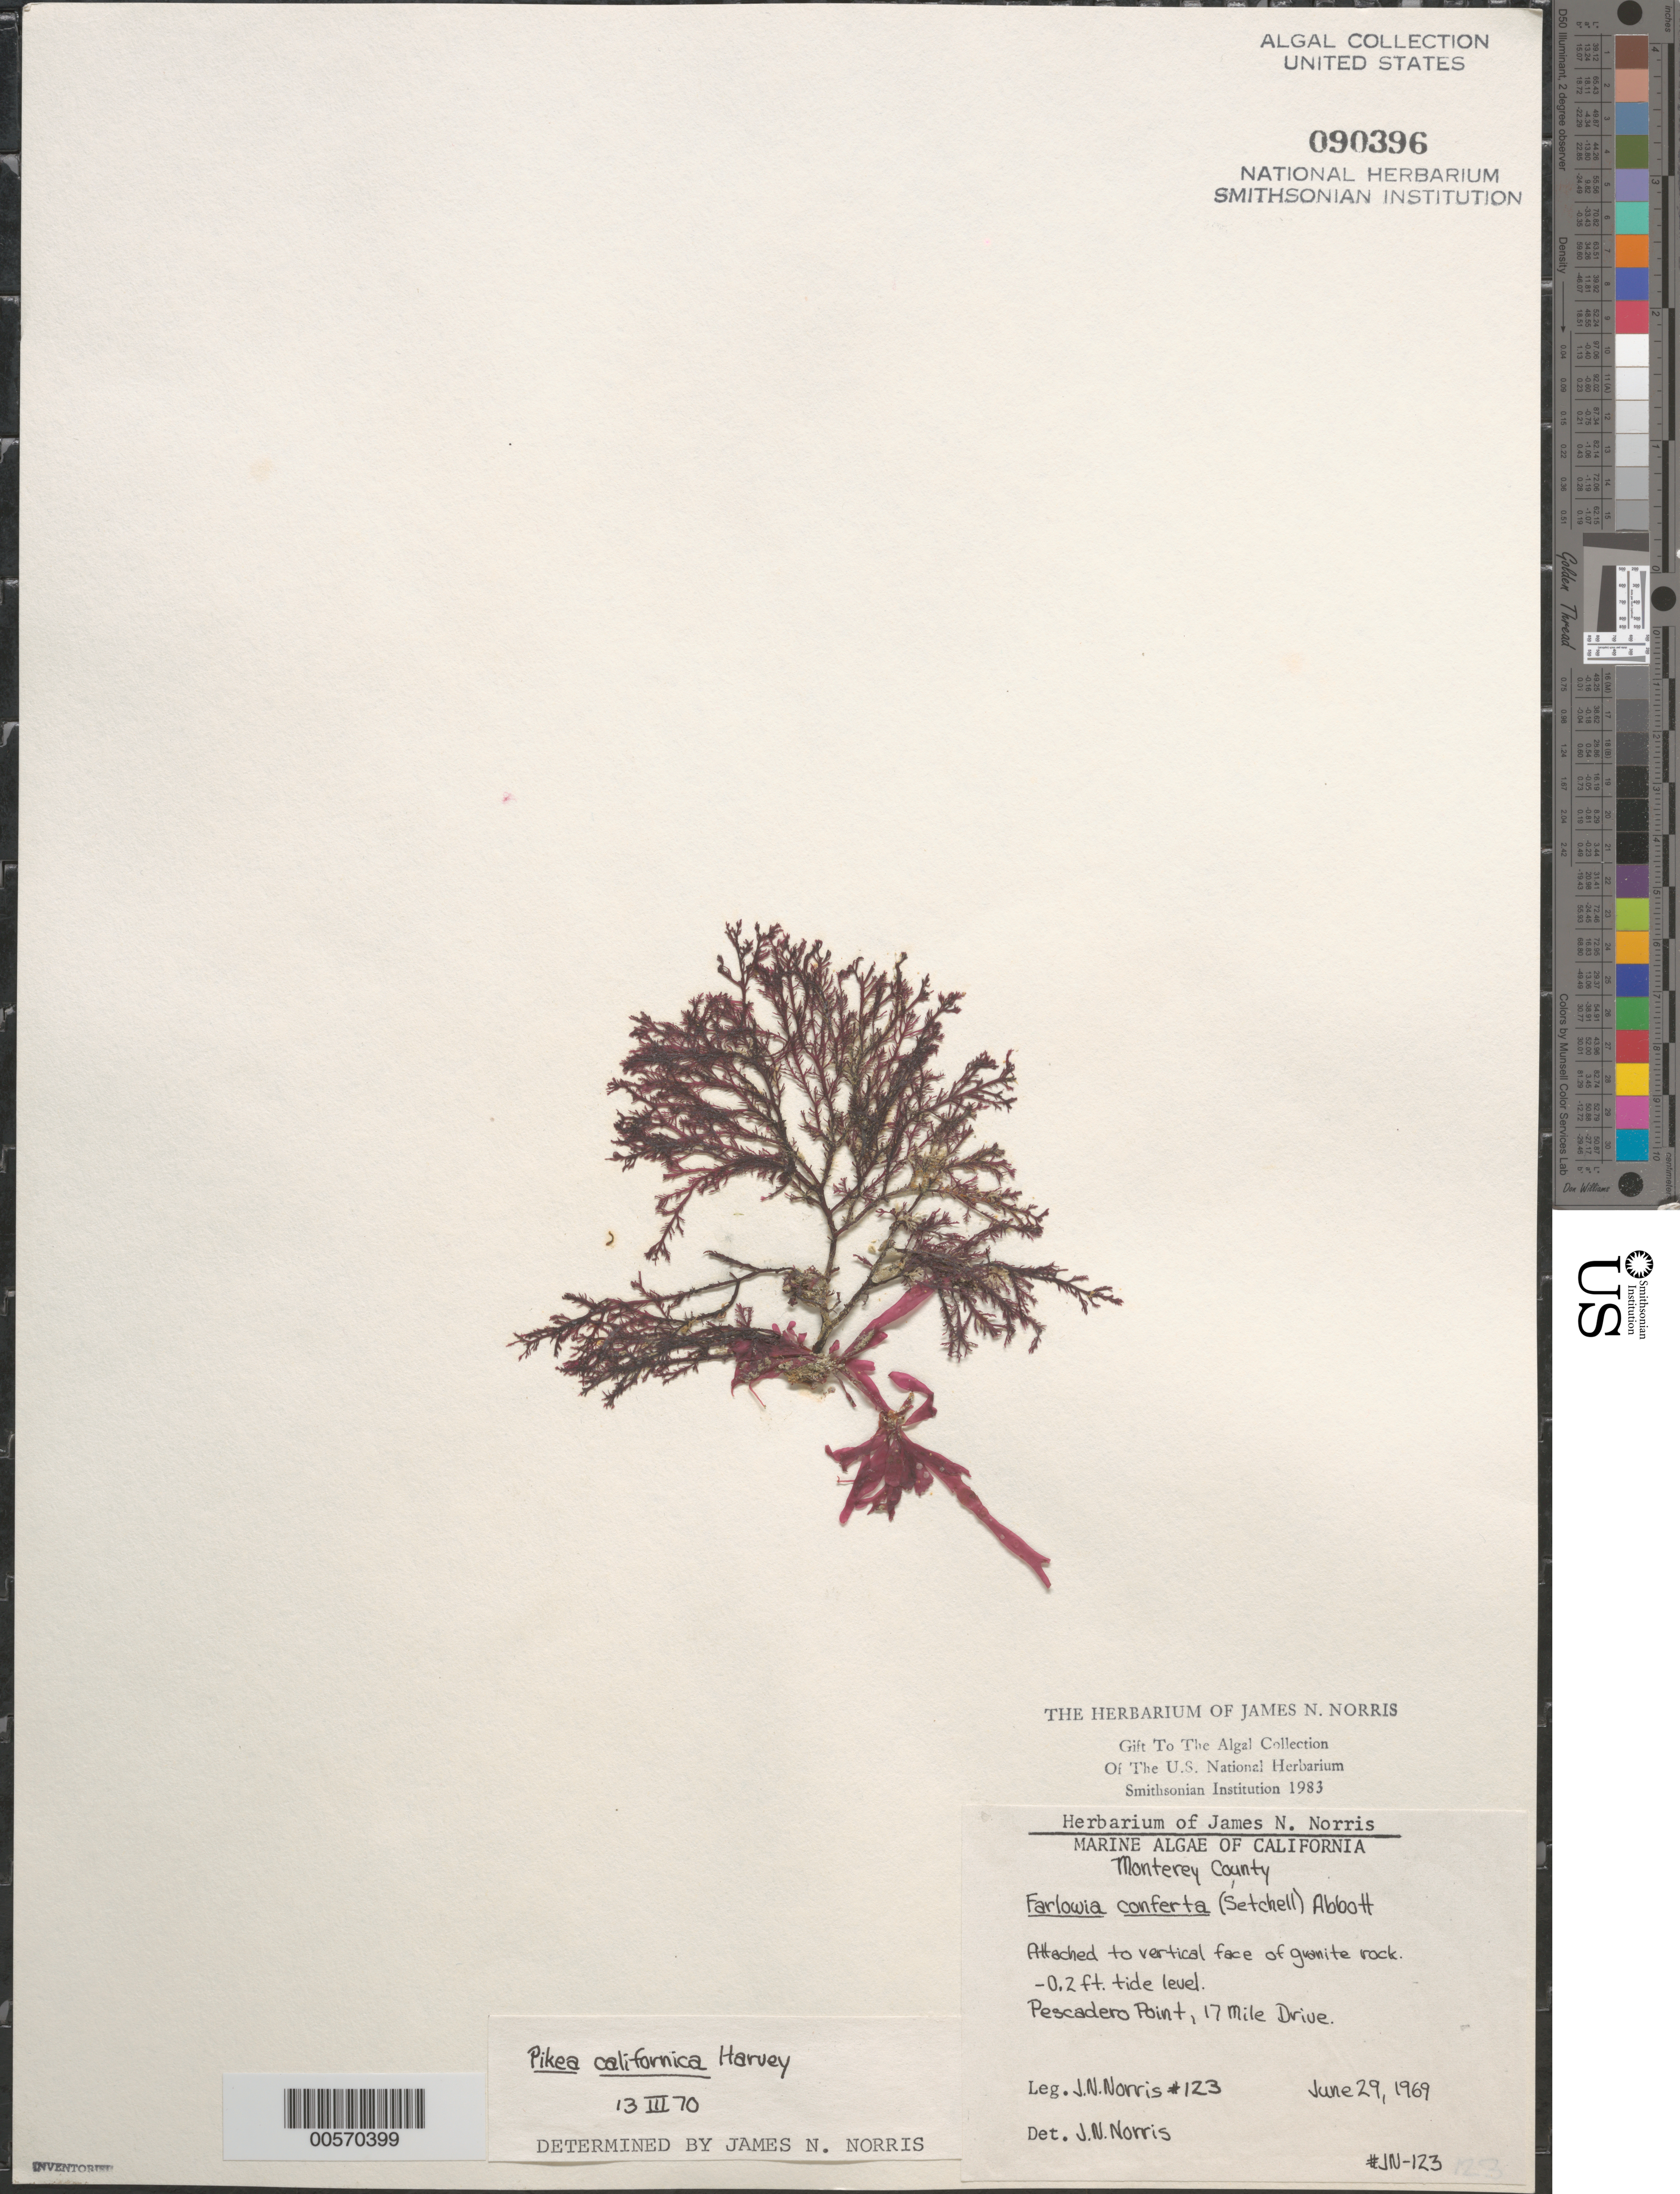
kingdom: Plantae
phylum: Rhodophyta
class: Florideophyceae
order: Gigartinales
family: Dumontiaceae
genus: Pikea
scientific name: Pikea californica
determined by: Norris, James N.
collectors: J. N. Norris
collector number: JN-123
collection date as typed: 29 Jun 1969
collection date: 1969-06-29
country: United States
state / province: California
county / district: Monterey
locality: Pescadero Point, 17 Mile Drive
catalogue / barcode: US 90396